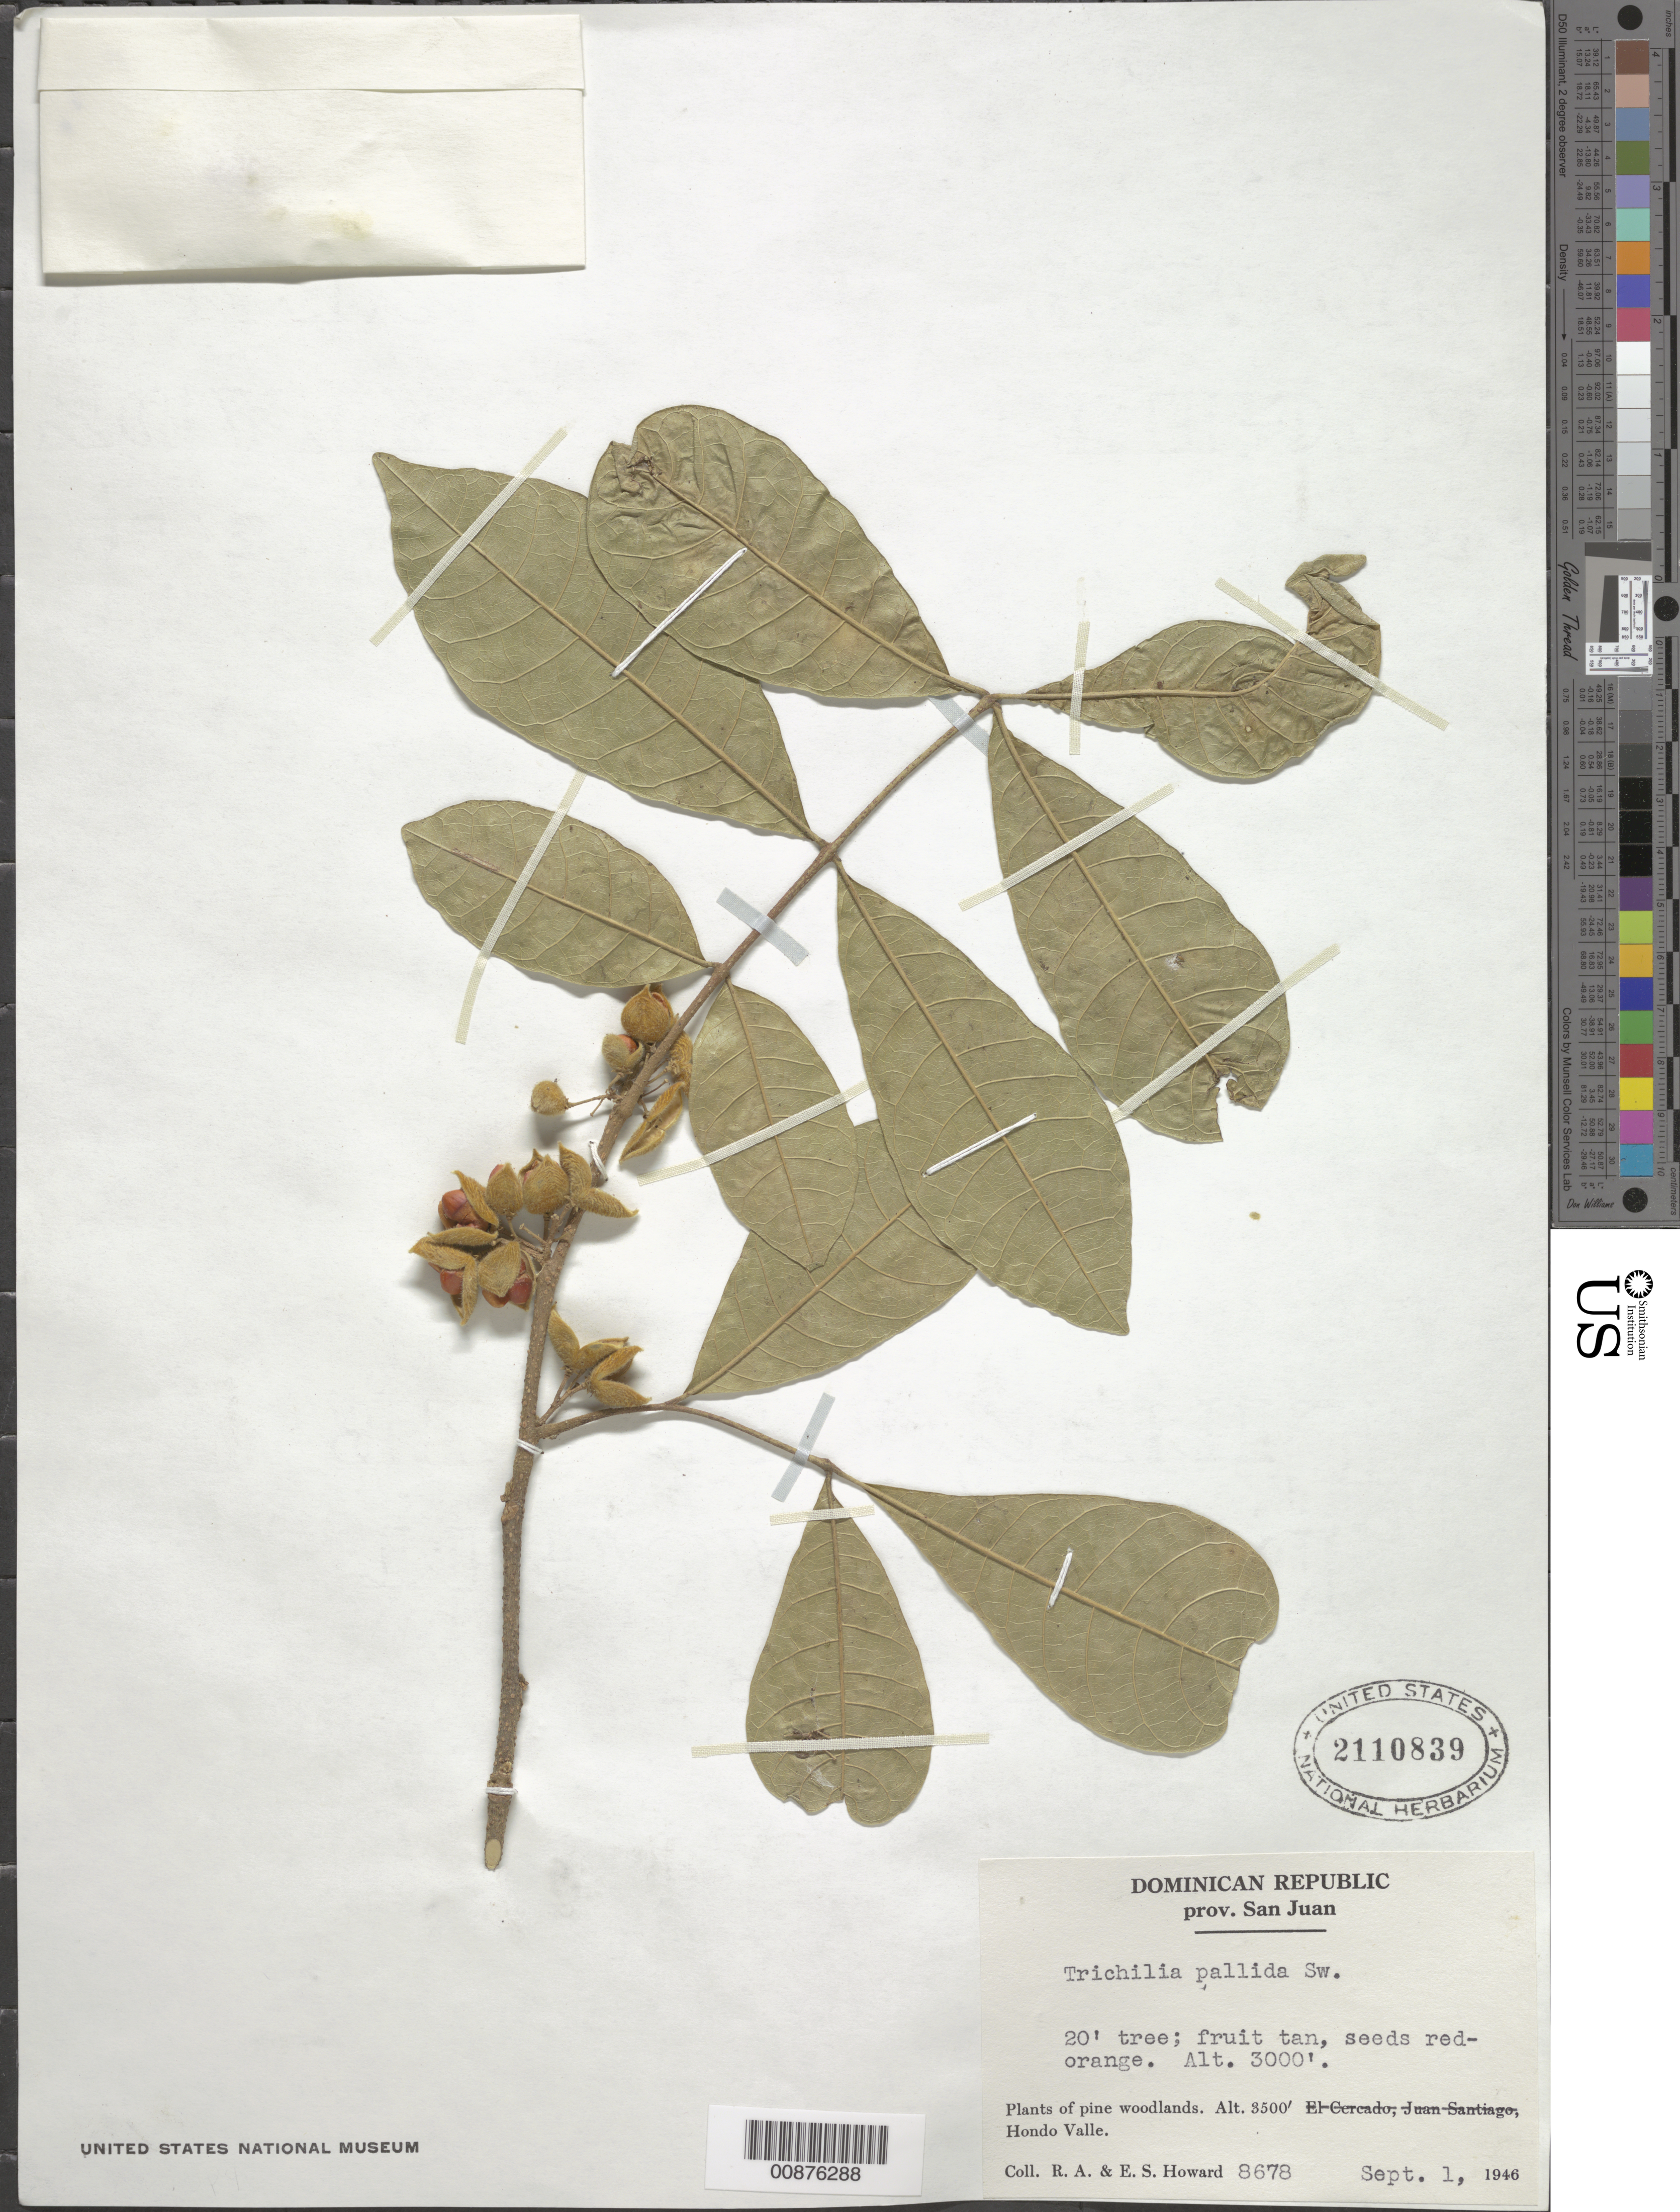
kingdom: Plantae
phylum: Tracheophyta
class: Magnoliopsida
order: Sapindales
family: Meliaceae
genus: Trichilia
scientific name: Trichilia pallida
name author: Sw.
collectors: R. A. Howard & E. S. Howard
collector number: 8678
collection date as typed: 01 Sep 1946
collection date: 1946-09-01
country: Dominican Republic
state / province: San Juan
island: Hispaniola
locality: Hondo Valle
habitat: Pine woodlands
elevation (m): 914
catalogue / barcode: US 2110839